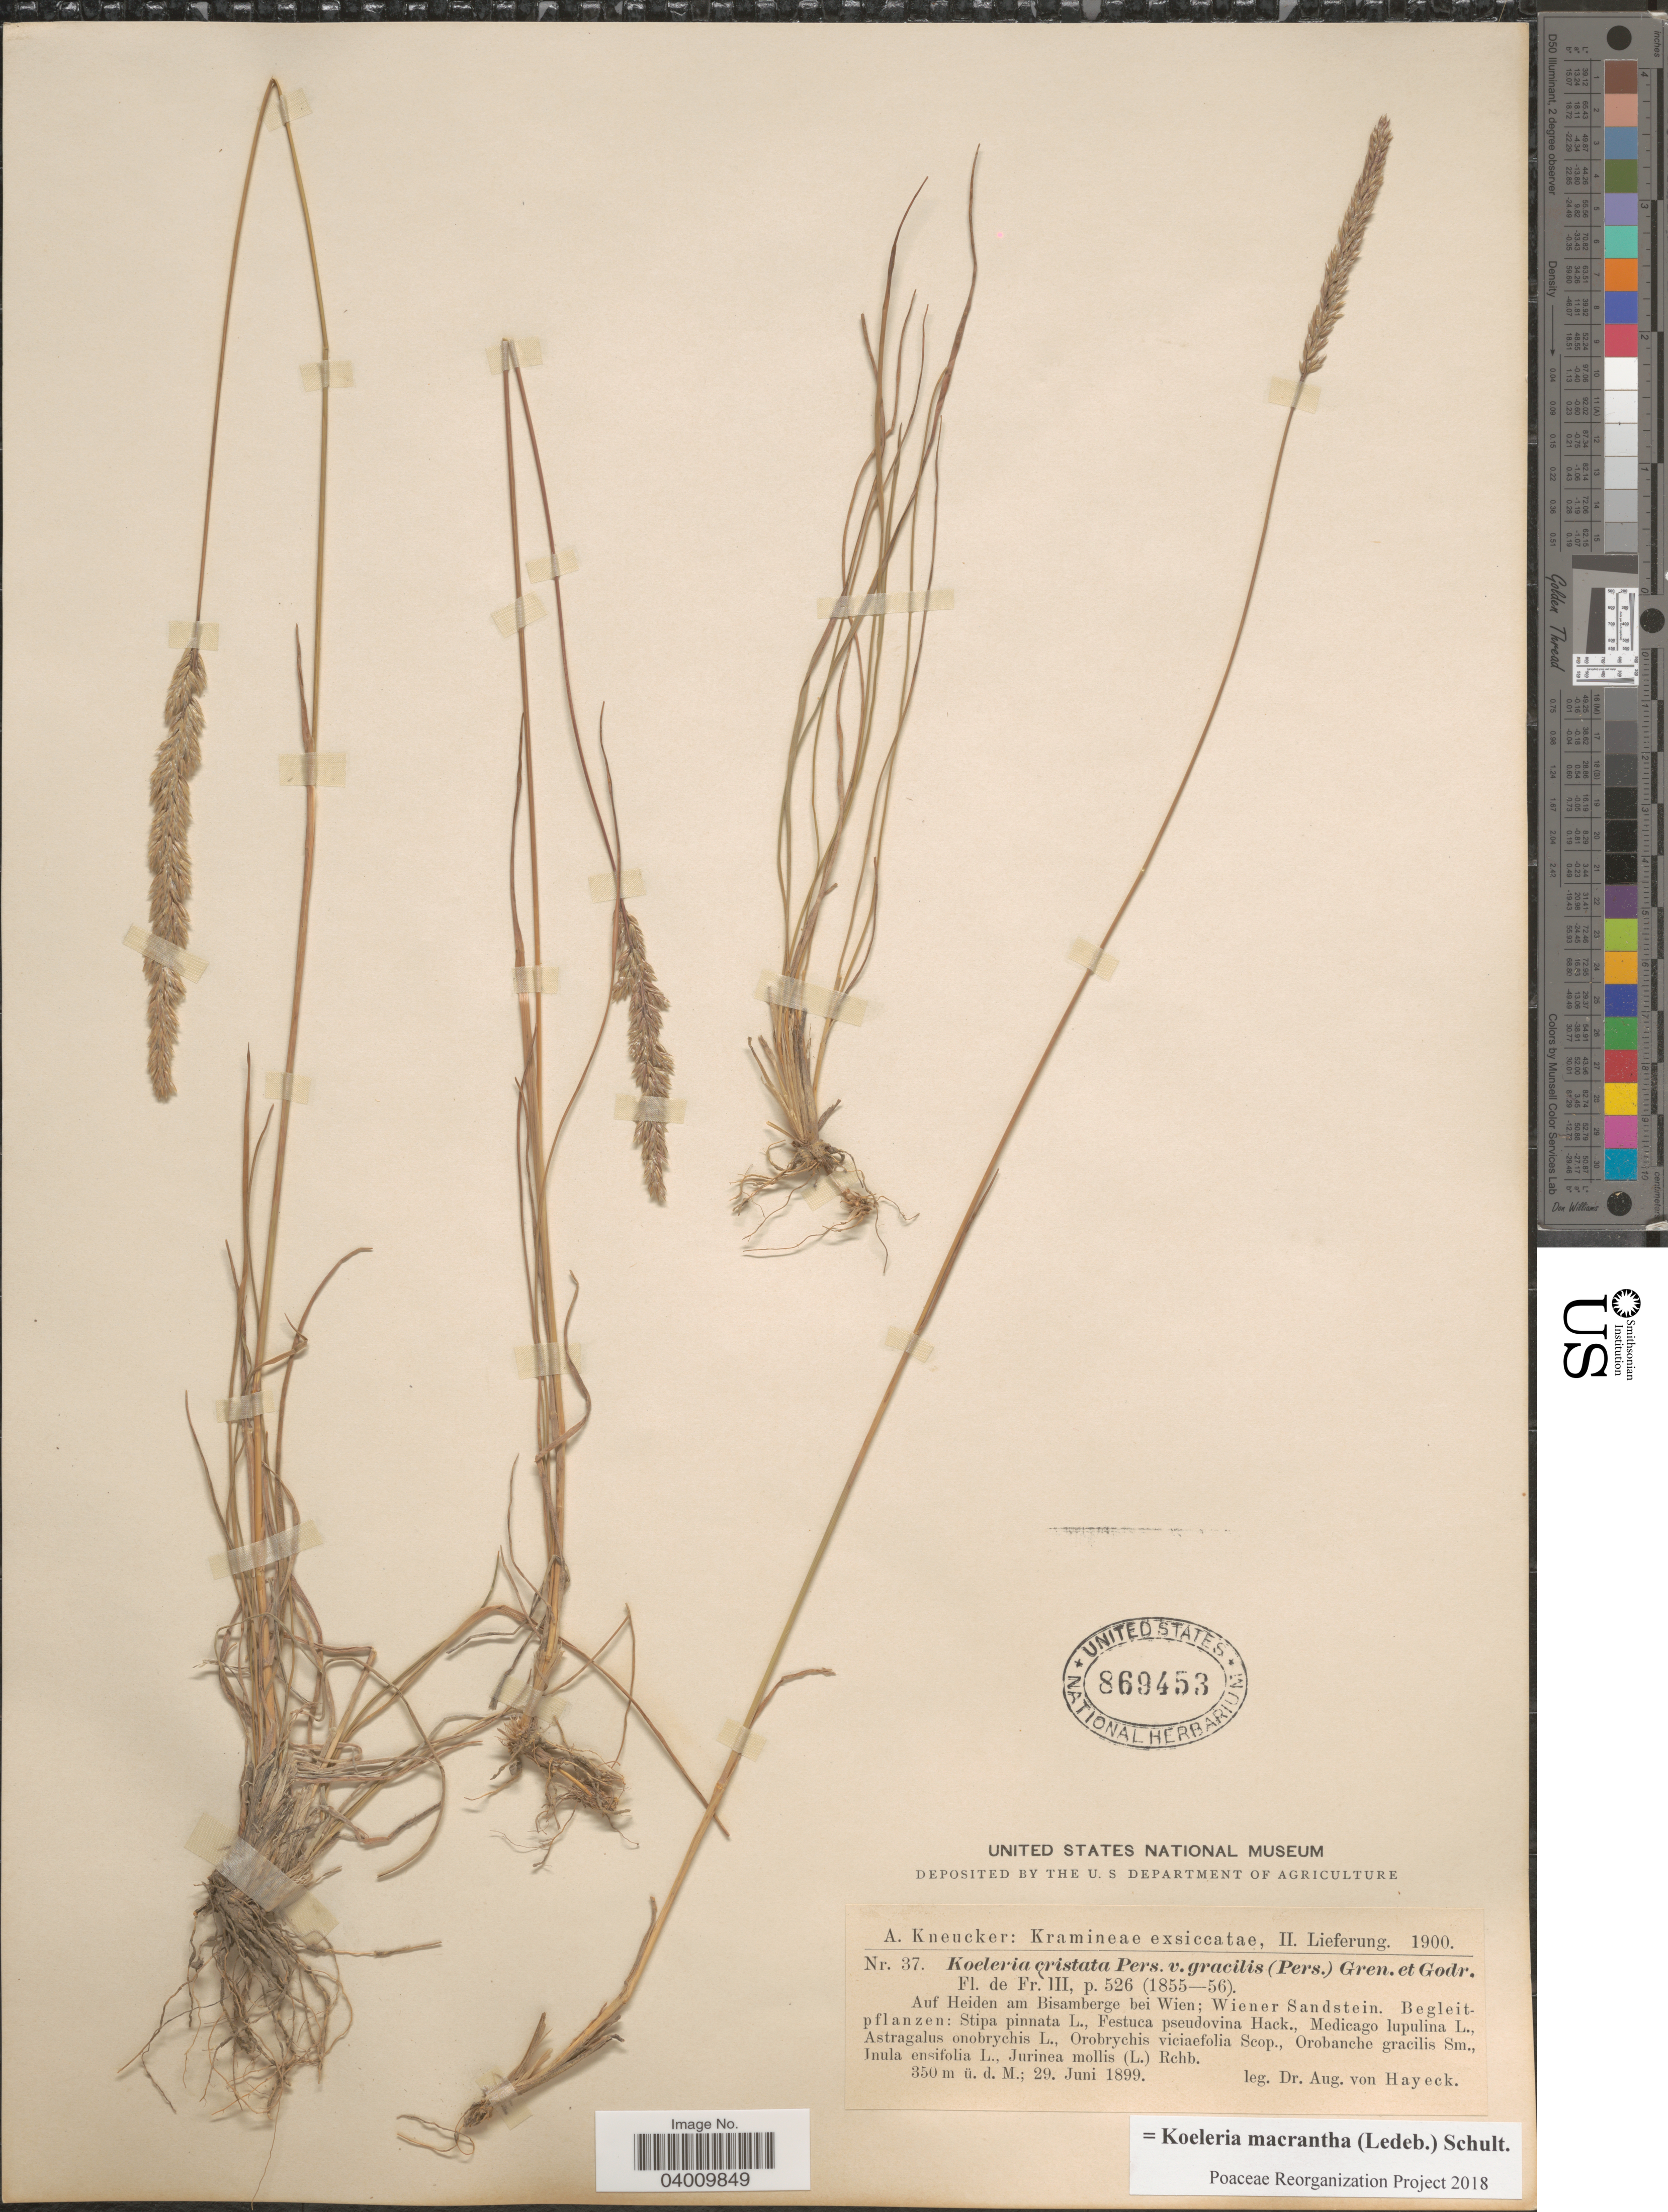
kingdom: Plantae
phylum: Tracheophyta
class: Liliopsida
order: Poales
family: Poaceae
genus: Koeleria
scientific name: Koeleria macrantha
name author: (Ledeb.) Schult.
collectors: A. A. von Hayek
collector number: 37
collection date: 1899-06-29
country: Austria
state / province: Wien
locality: Auf Heiden am Bisamberge bei Wien; Wiener Sandstein.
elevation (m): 350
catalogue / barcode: US 869453